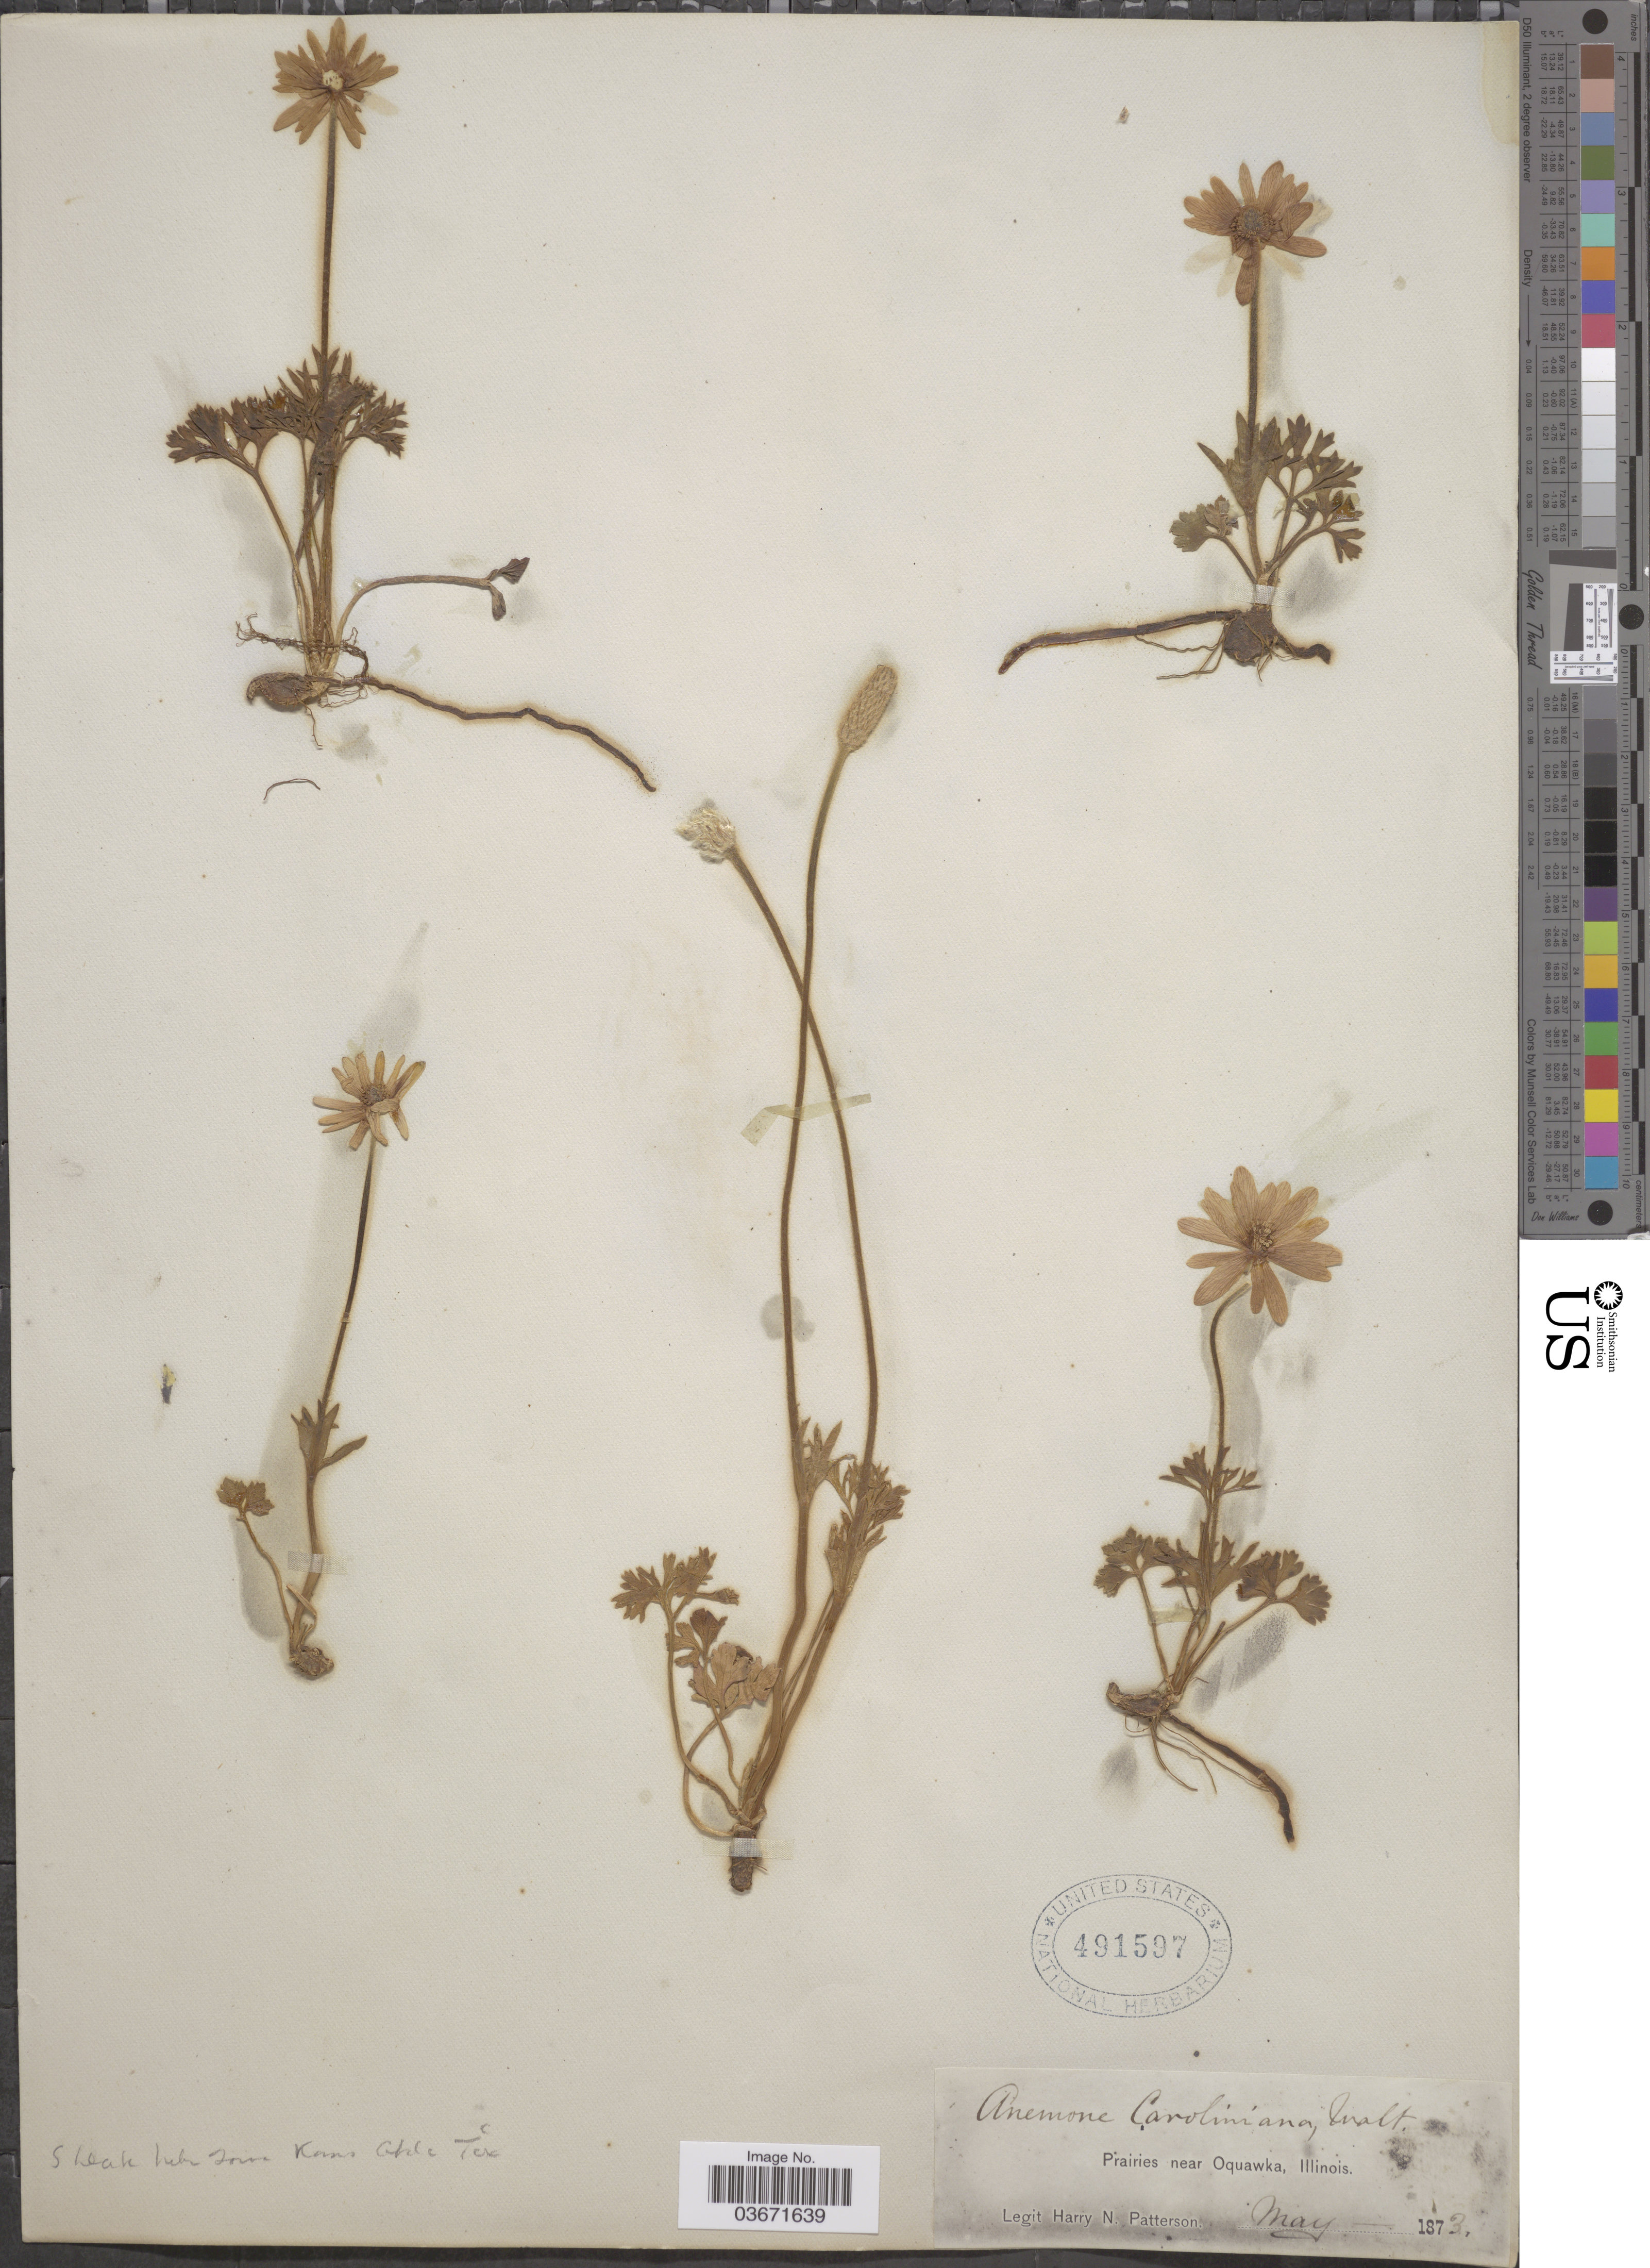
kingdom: Plantae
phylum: Tracheophyta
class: Magnoliopsida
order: Ranunculales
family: Ranunculaceae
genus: Anemone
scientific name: Anemone caroliniana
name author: Walter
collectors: H. N. Patterson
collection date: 1873-05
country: United States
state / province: Illinois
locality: Prairies near Oquawka.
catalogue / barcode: US 491597